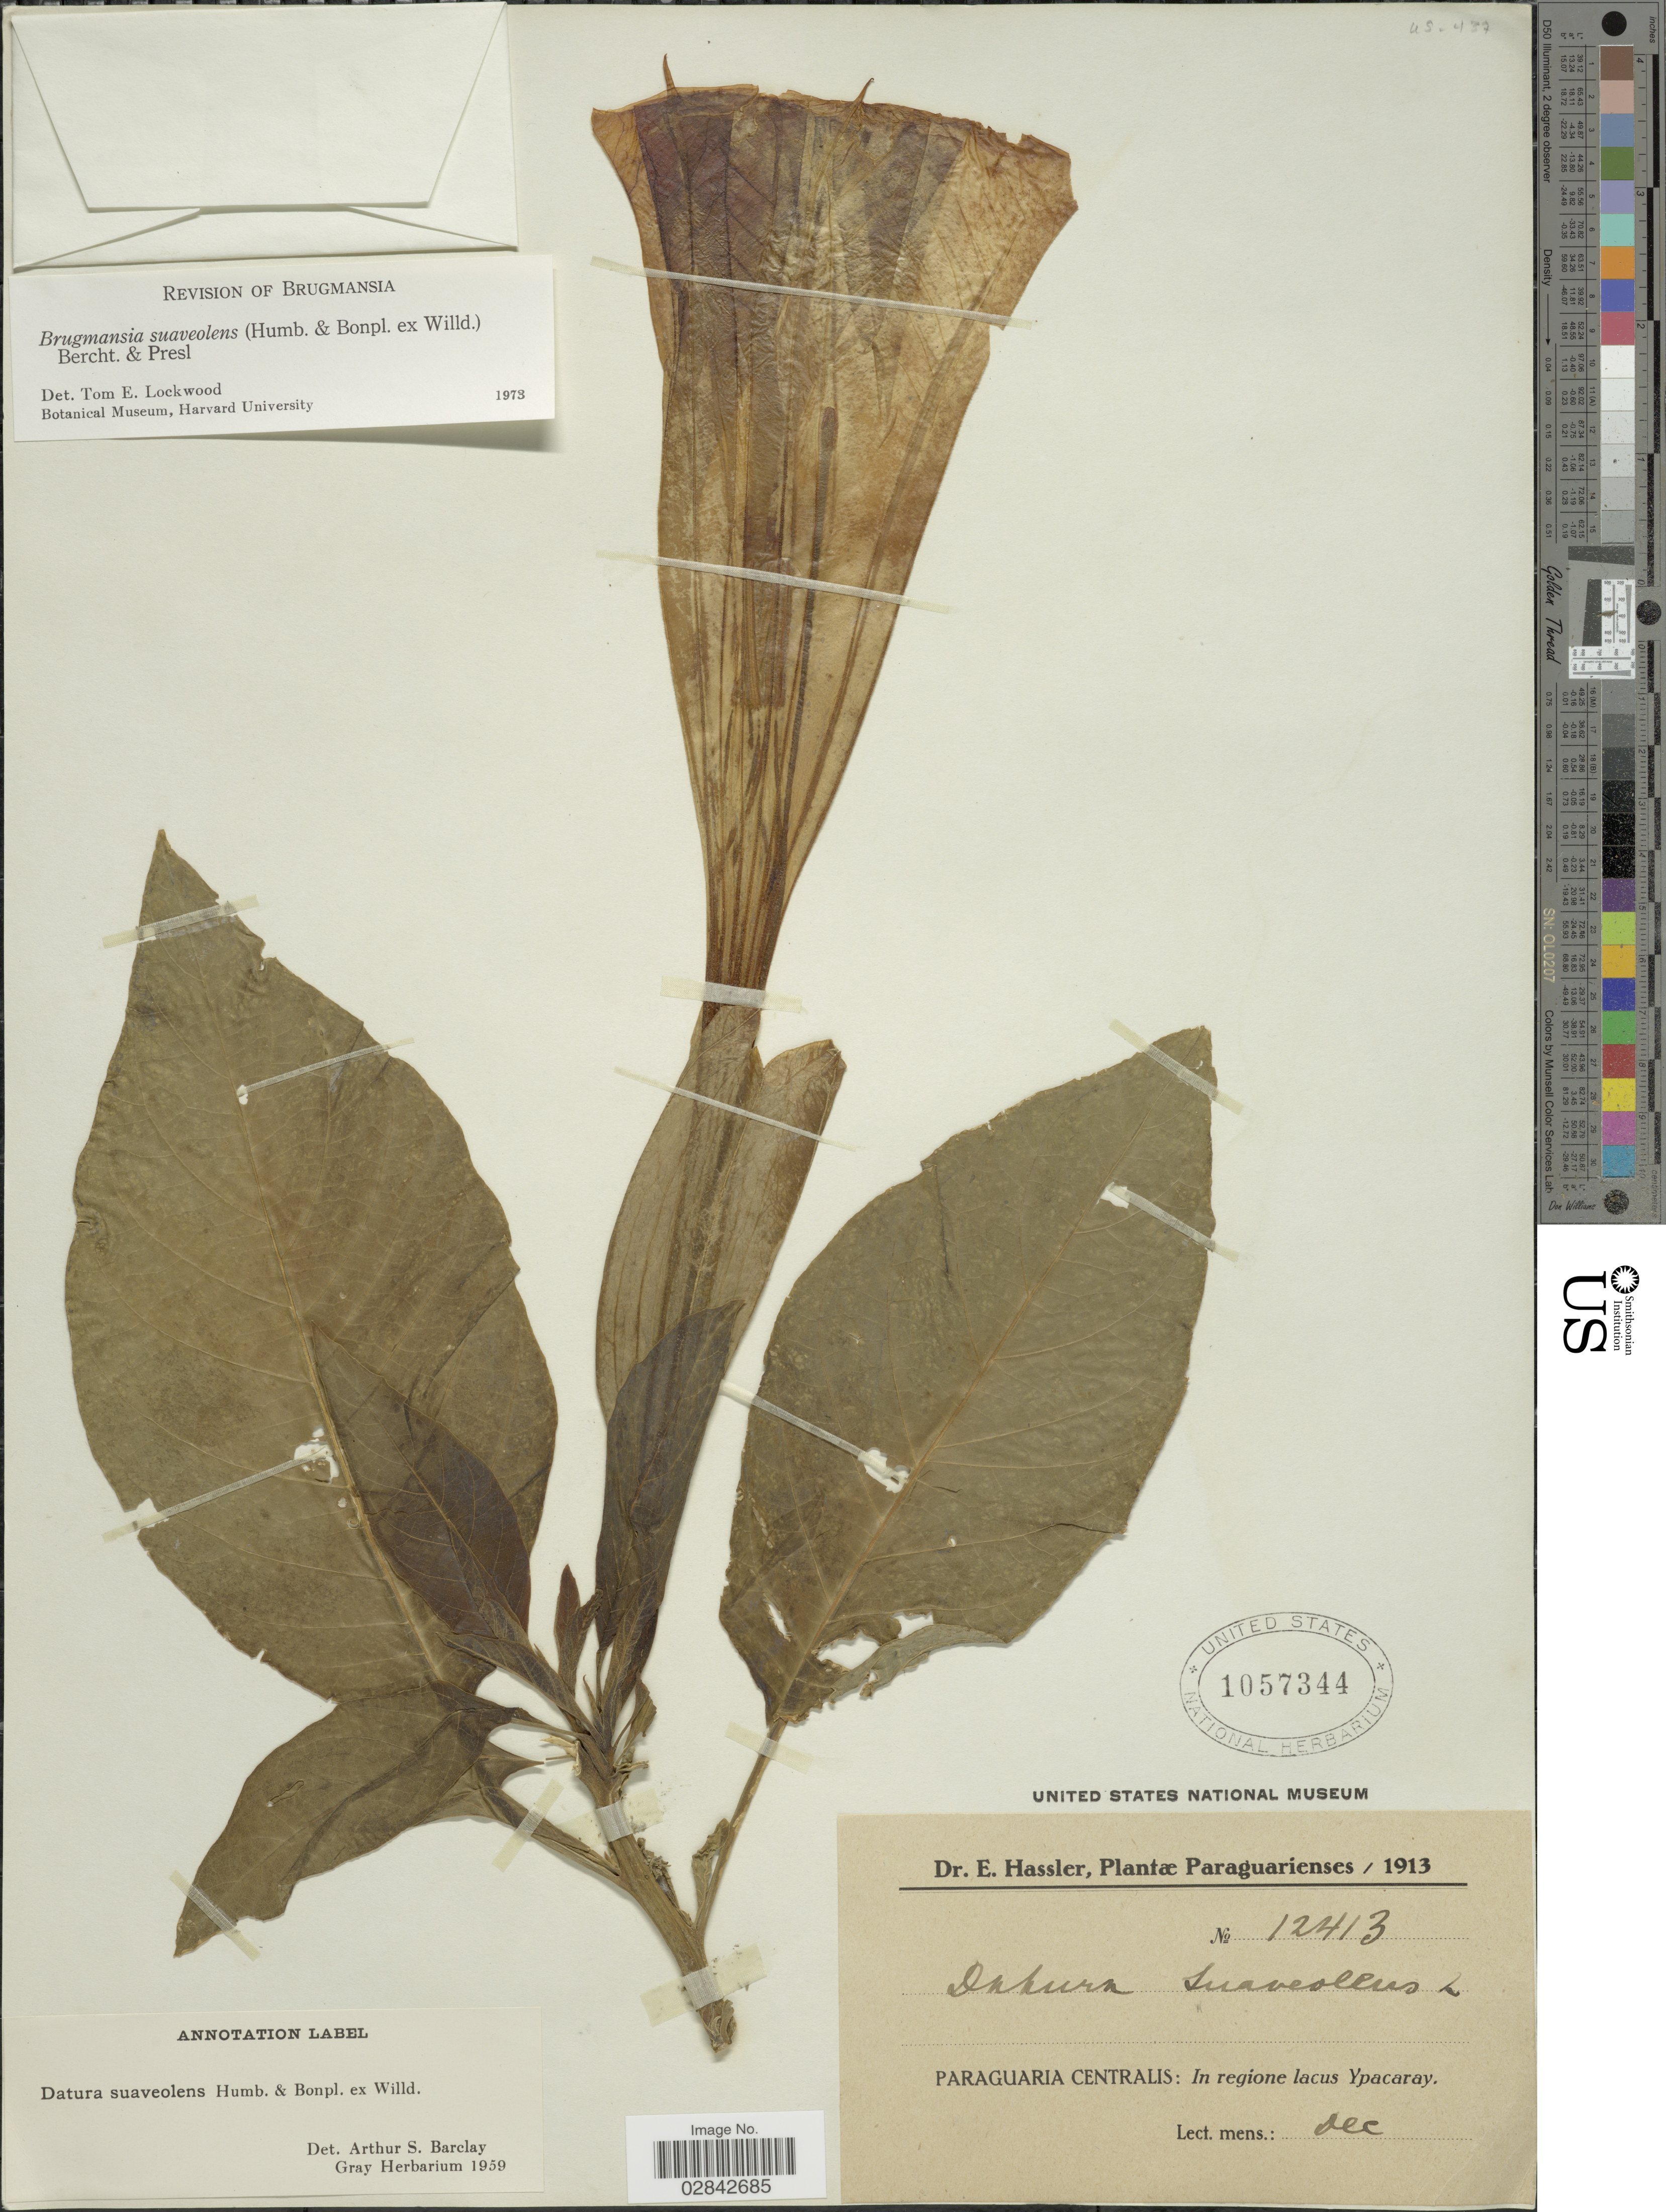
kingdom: Plantae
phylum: Tracheophyta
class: Magnoliopsida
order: Solanales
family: Solanaceae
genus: Brugmansia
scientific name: Brugmansia suaveolens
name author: (Humb. & Bonpl. ex Willd.) Brecht. & J. Presl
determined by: Lockwood, T. E.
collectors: E. Hassler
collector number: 12413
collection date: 1913-12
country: Paraguay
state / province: Paraguari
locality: Paraguaria Centralis: In regione lacus Ypacaray.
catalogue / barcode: US 1057344